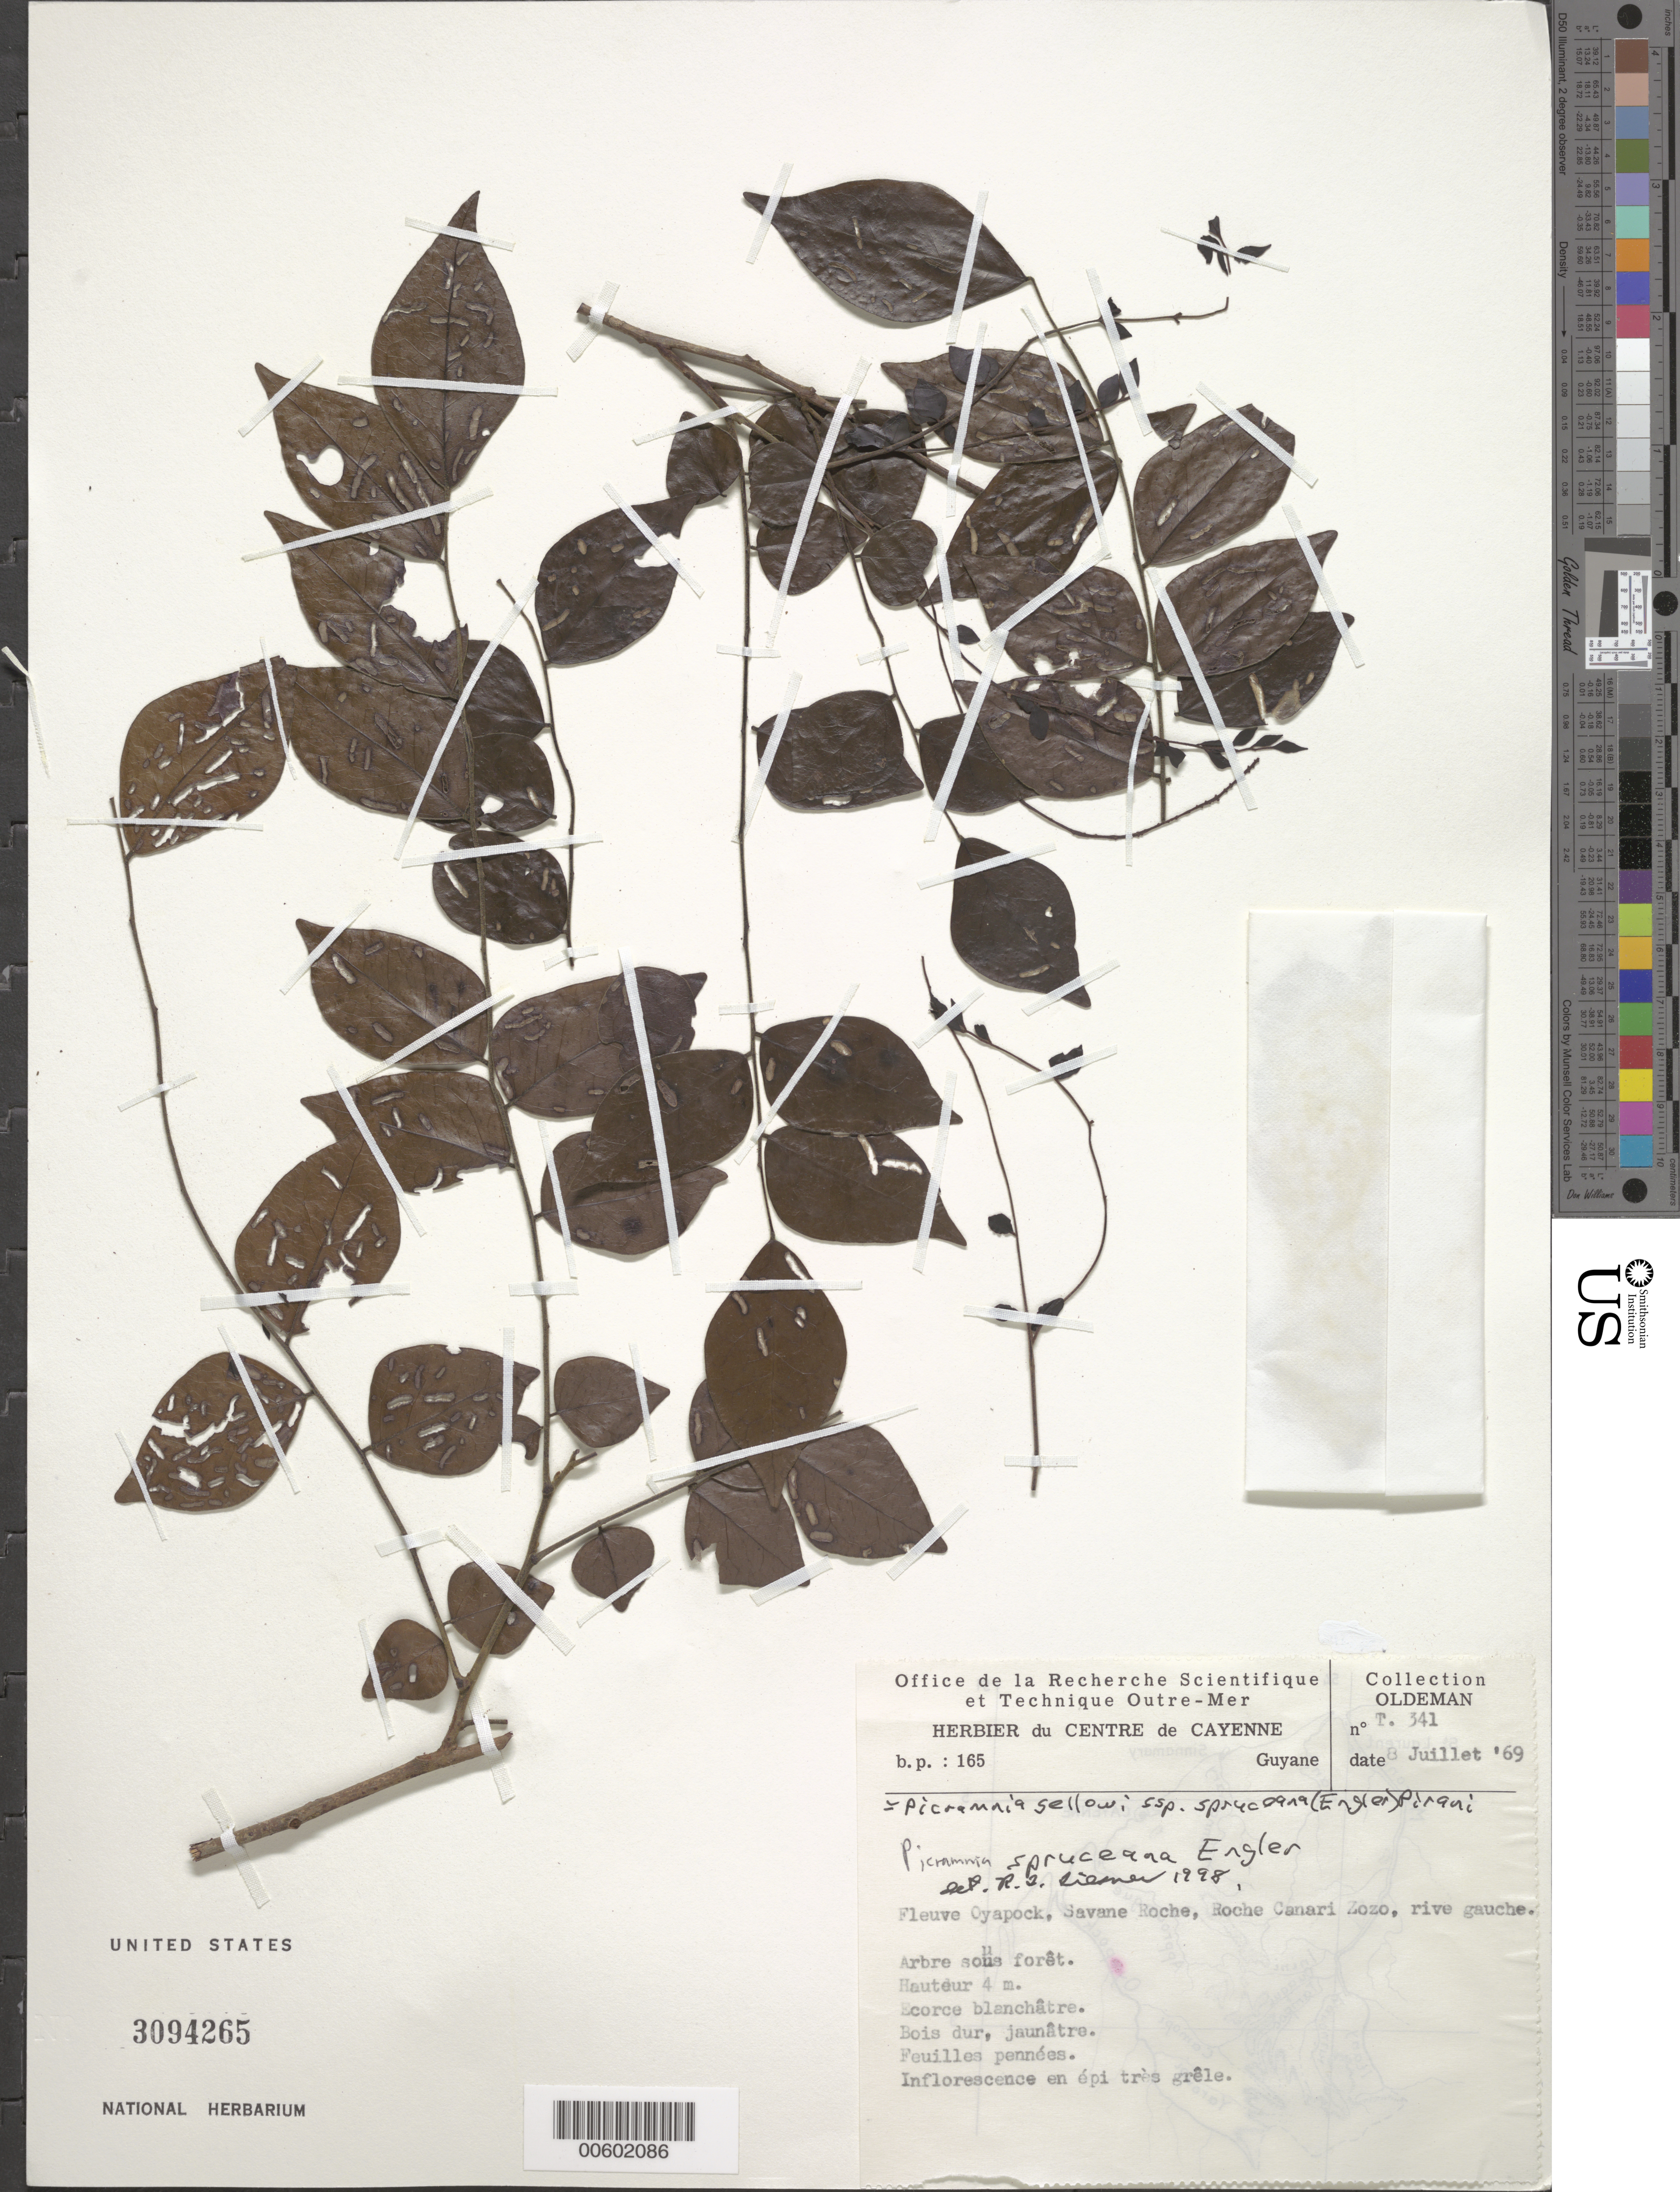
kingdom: Plantae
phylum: Tracheophyta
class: Magnoliopsida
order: Picramniales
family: Picramniaceae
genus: Picramnia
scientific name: Picramnia spruceana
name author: Engl.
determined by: Liesner, R. L.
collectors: R. Oldeman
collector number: T 341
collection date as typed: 8-Jul-69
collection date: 1969-07-08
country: French Guiana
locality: Fleuve Oyapock, Savane Roche, Roche Canari Zozo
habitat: Forest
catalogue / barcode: US 3094265